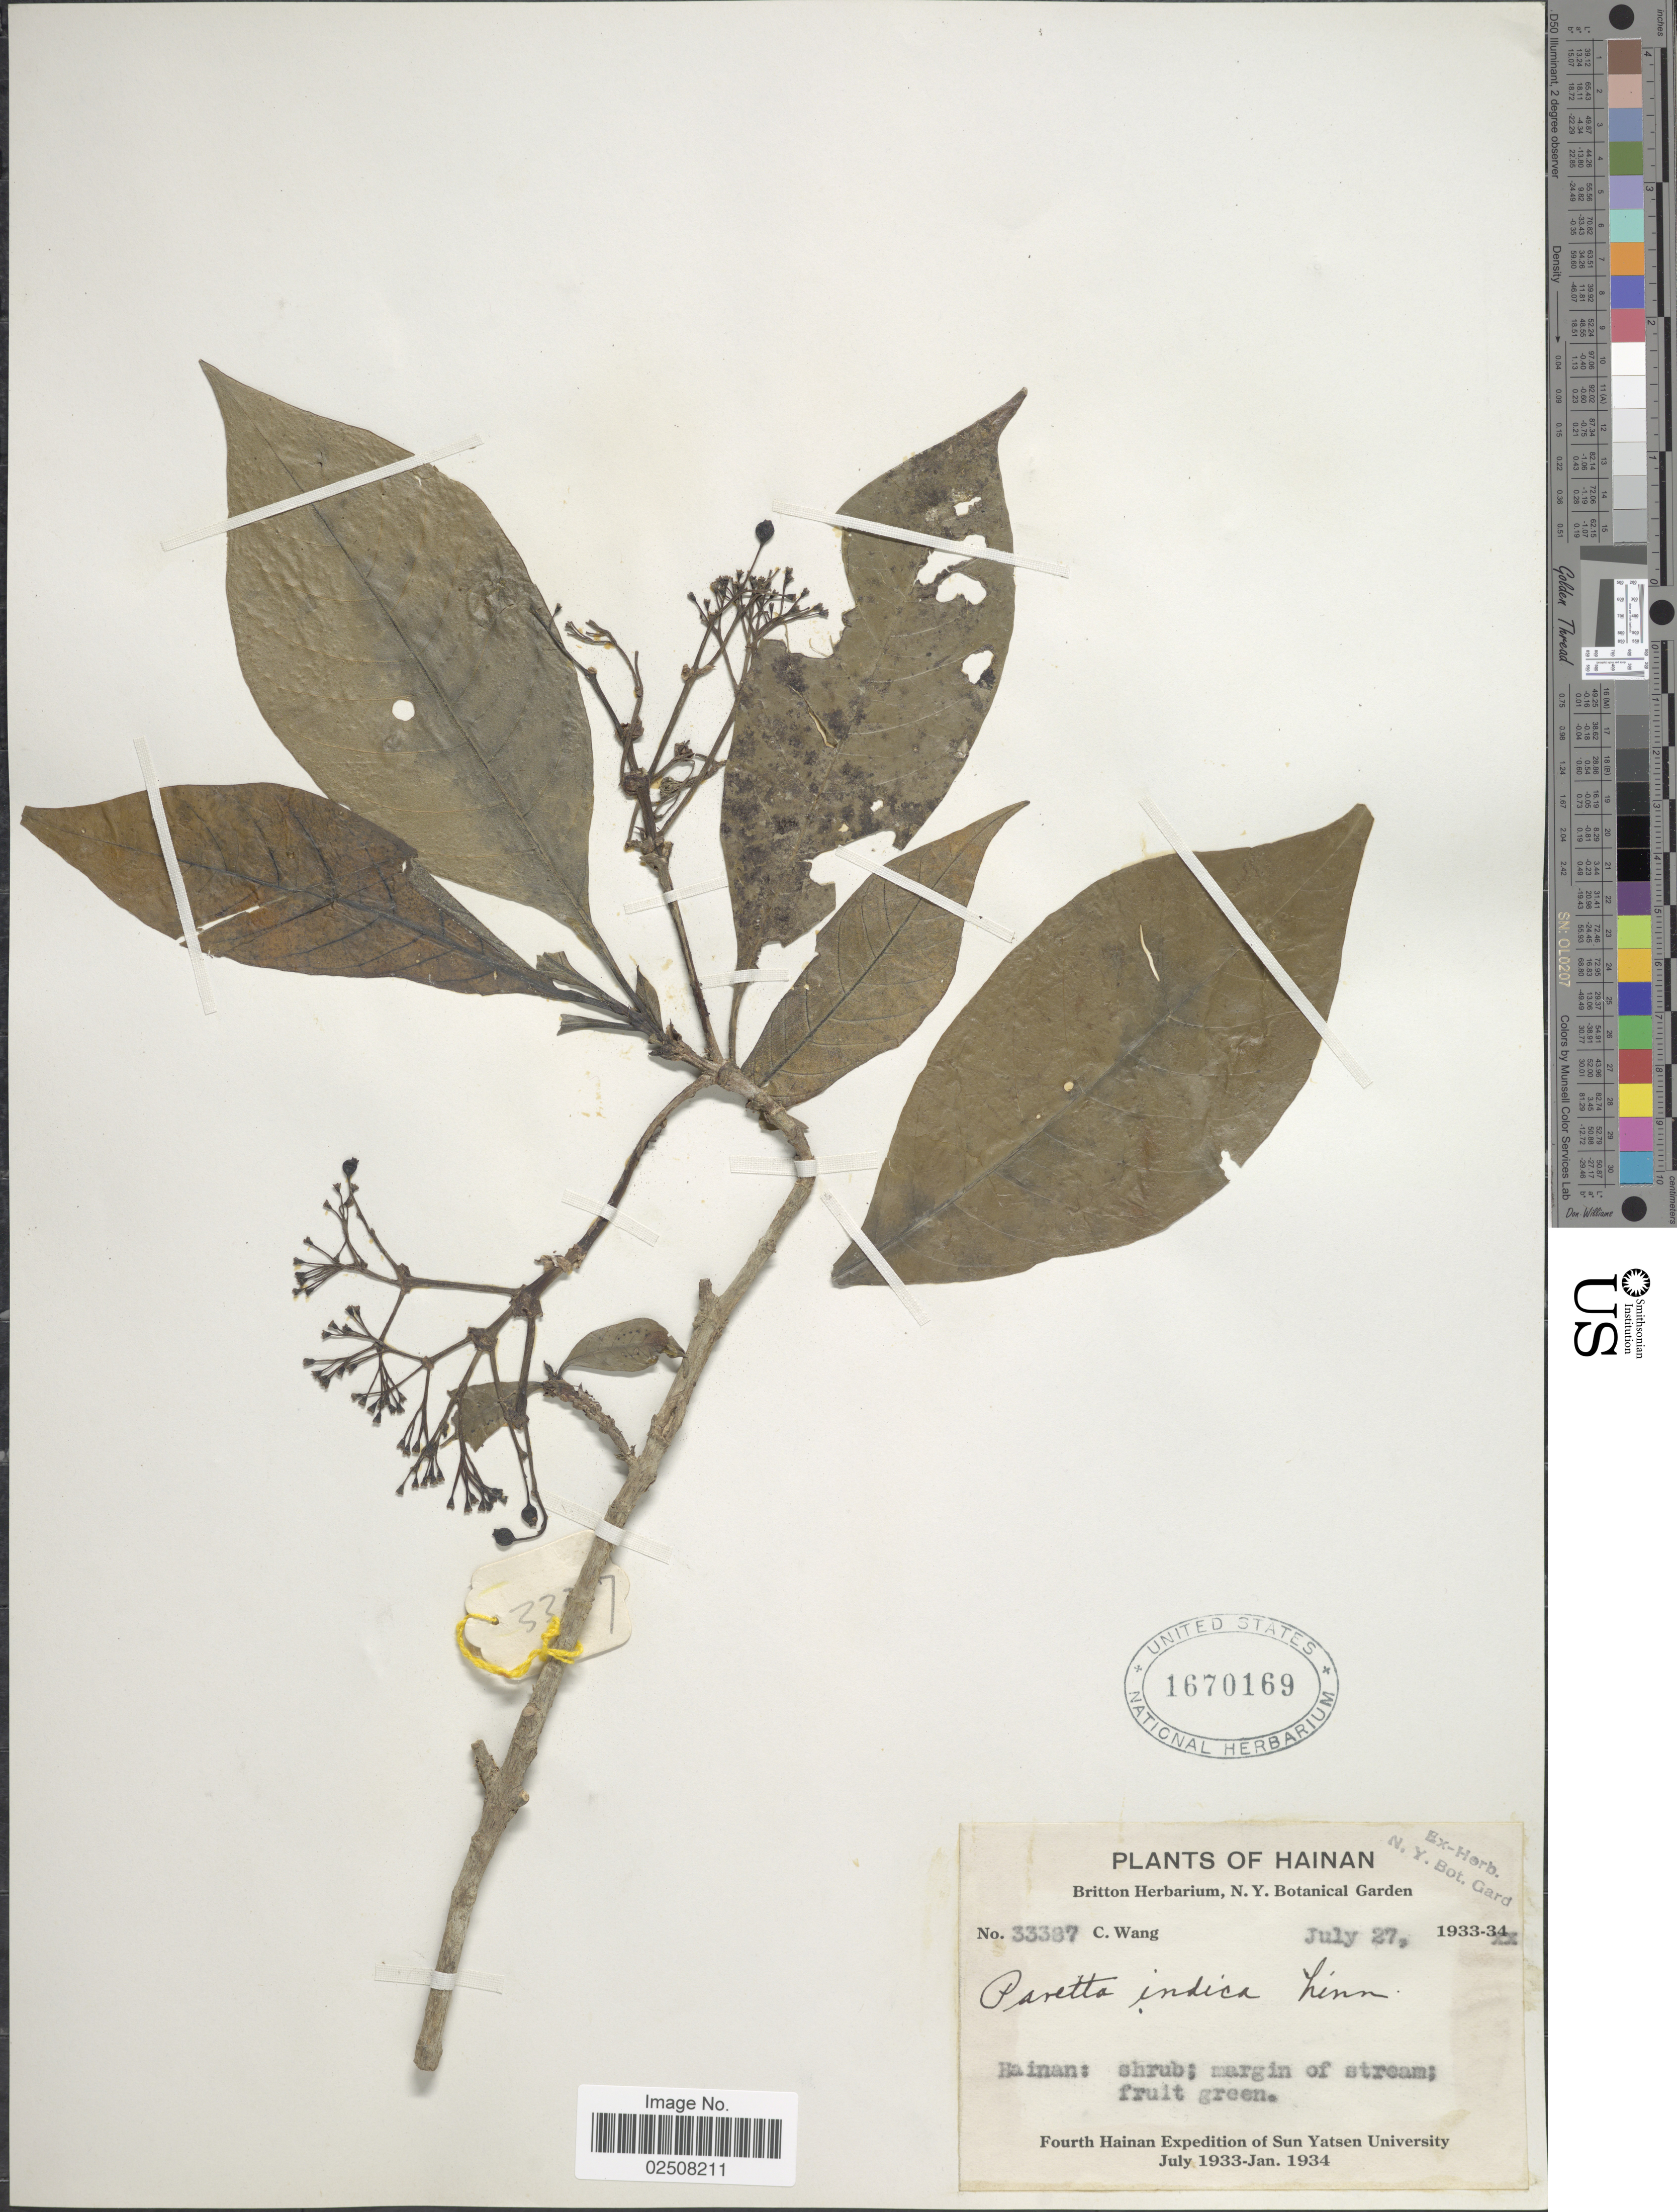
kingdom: Plantae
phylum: Tracheophyta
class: Magnoliopsida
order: Gentianales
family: Rubiaceae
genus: Pavetta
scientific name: Pavetta indica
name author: L.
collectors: C. Wang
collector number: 33387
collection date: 1933-07-27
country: China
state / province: Hainan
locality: Hainan, margin of stream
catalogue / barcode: US 1670169